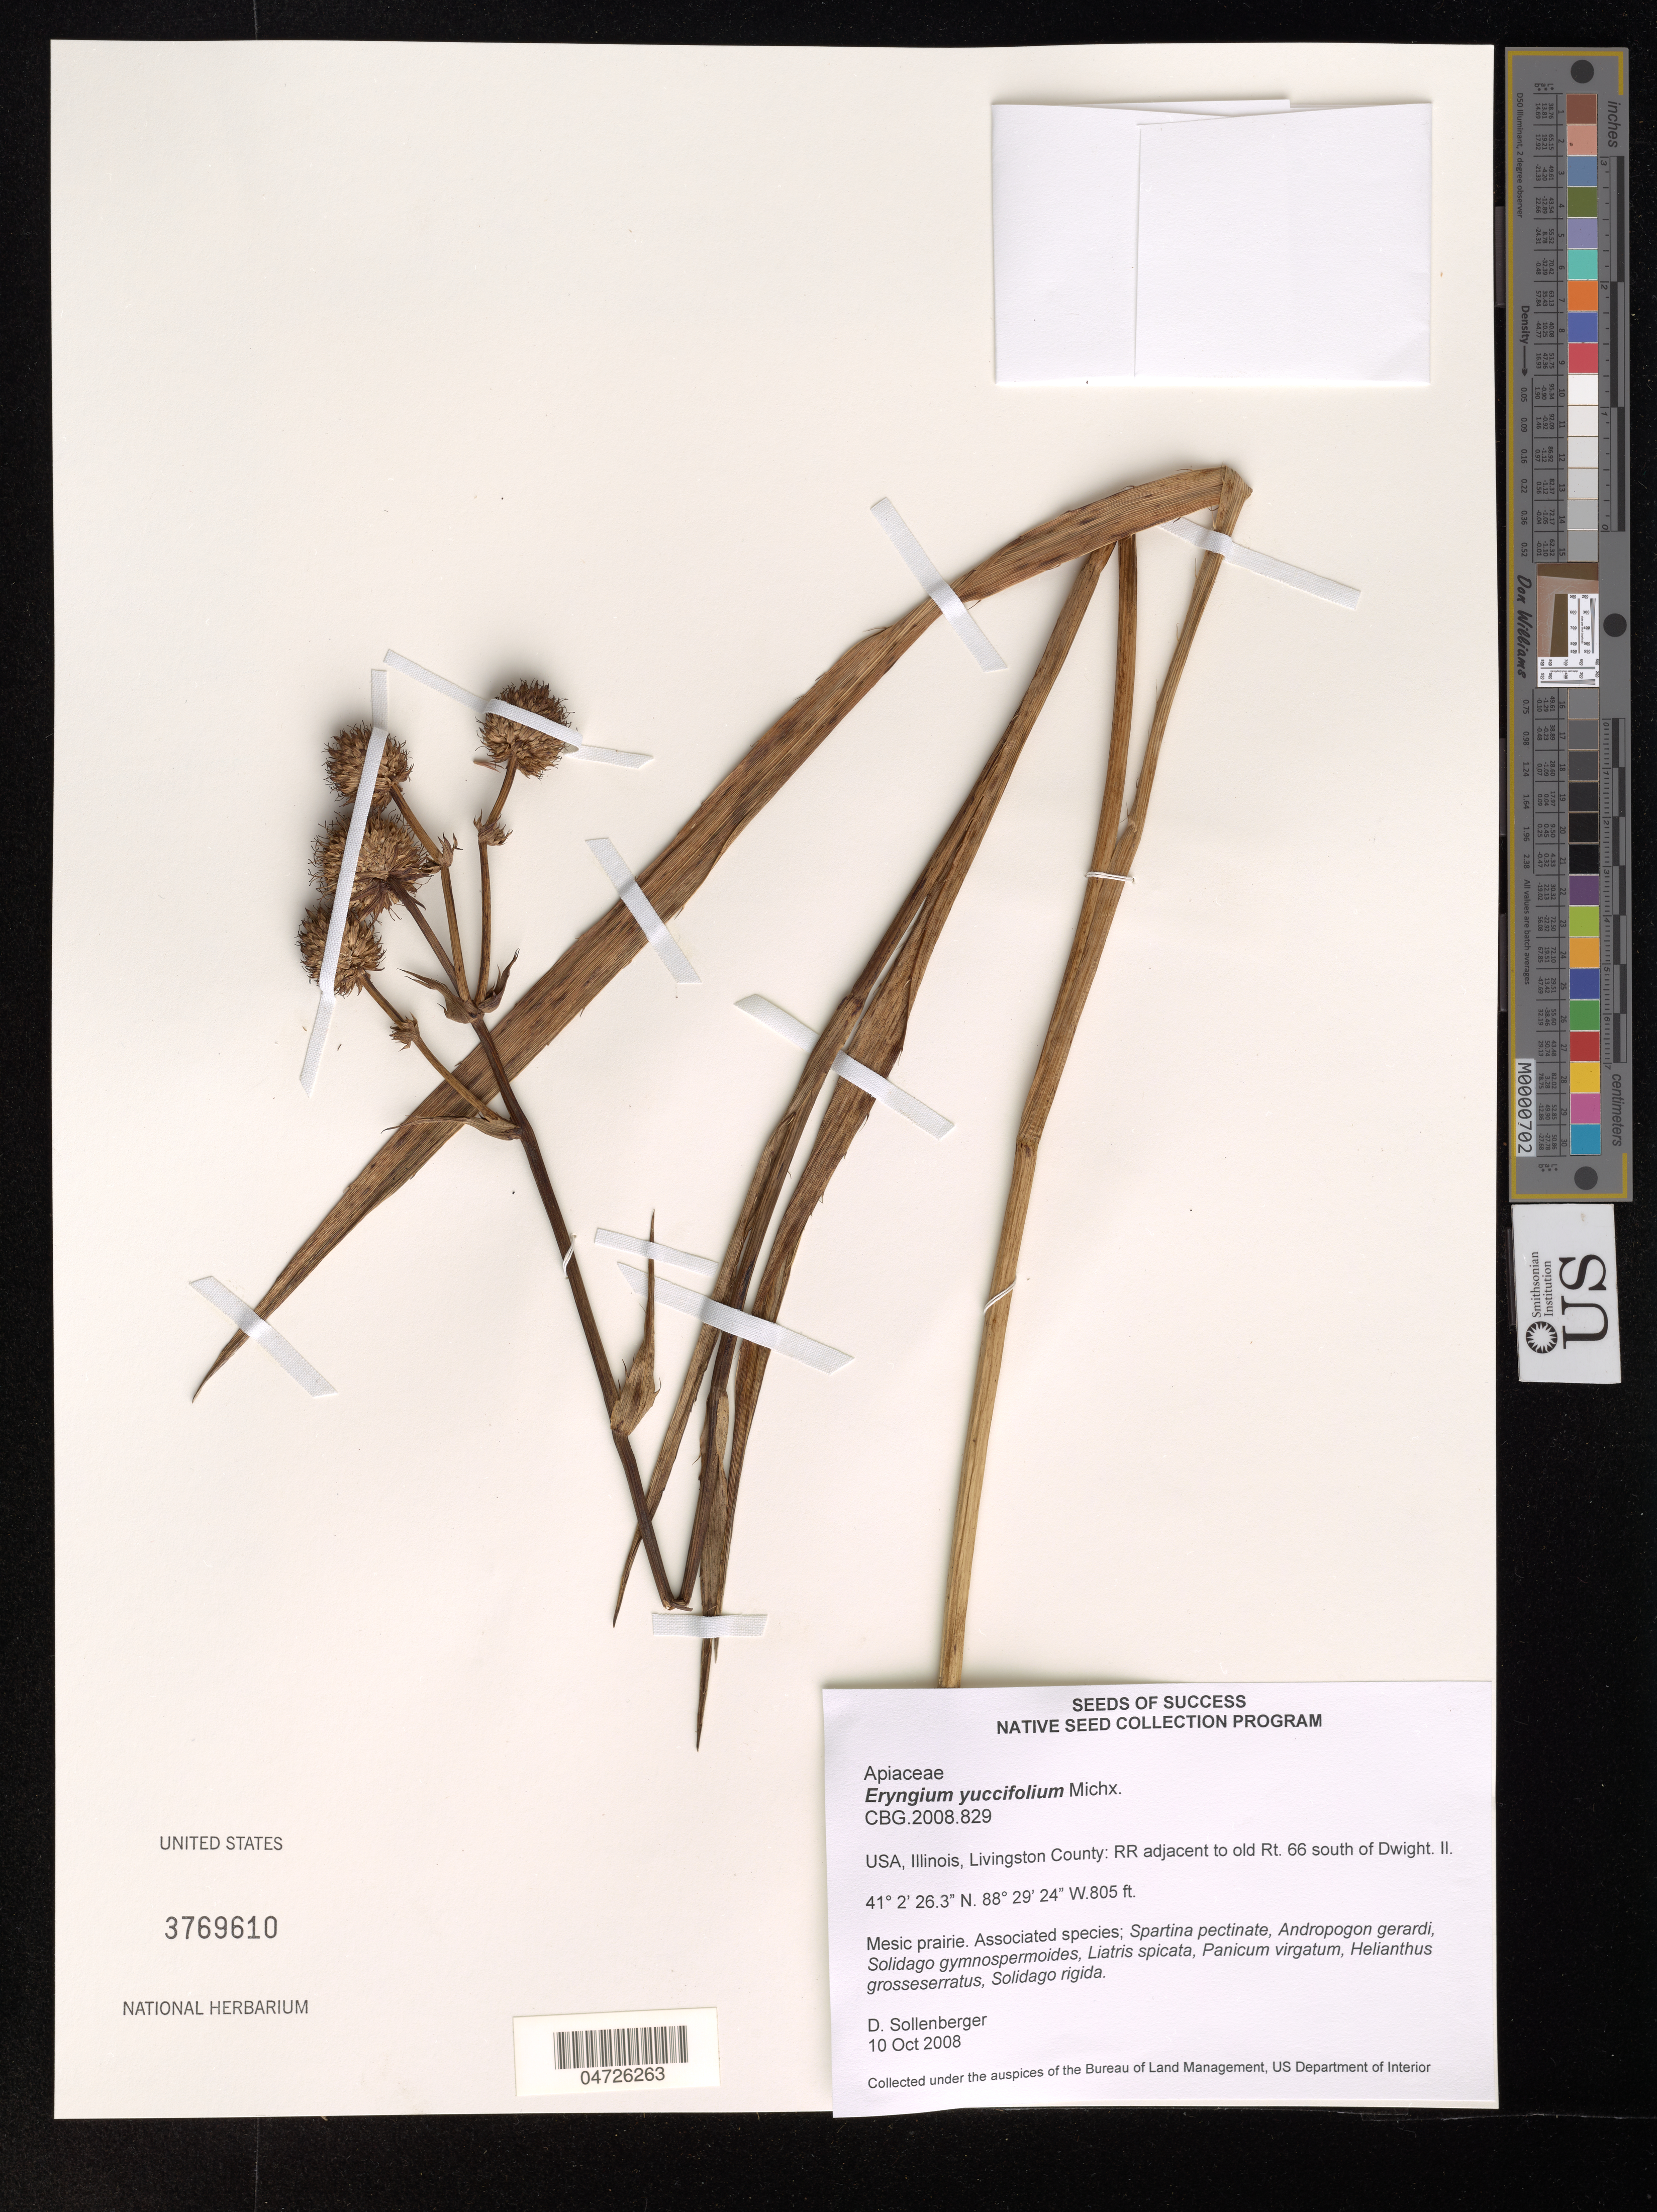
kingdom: Plantae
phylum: Tracheophyta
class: Magnoliopsida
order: Apiales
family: Apiaceae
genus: Eryngium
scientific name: Eryngium yuccifolium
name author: Michx.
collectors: D. Sollenberger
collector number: CBG.2008.829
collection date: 2008-10-10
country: United States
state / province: Illinois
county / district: Livingston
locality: Livingston County: RR adjacent to old Rt. 66 south of Dwight.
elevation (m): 245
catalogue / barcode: US 3769610